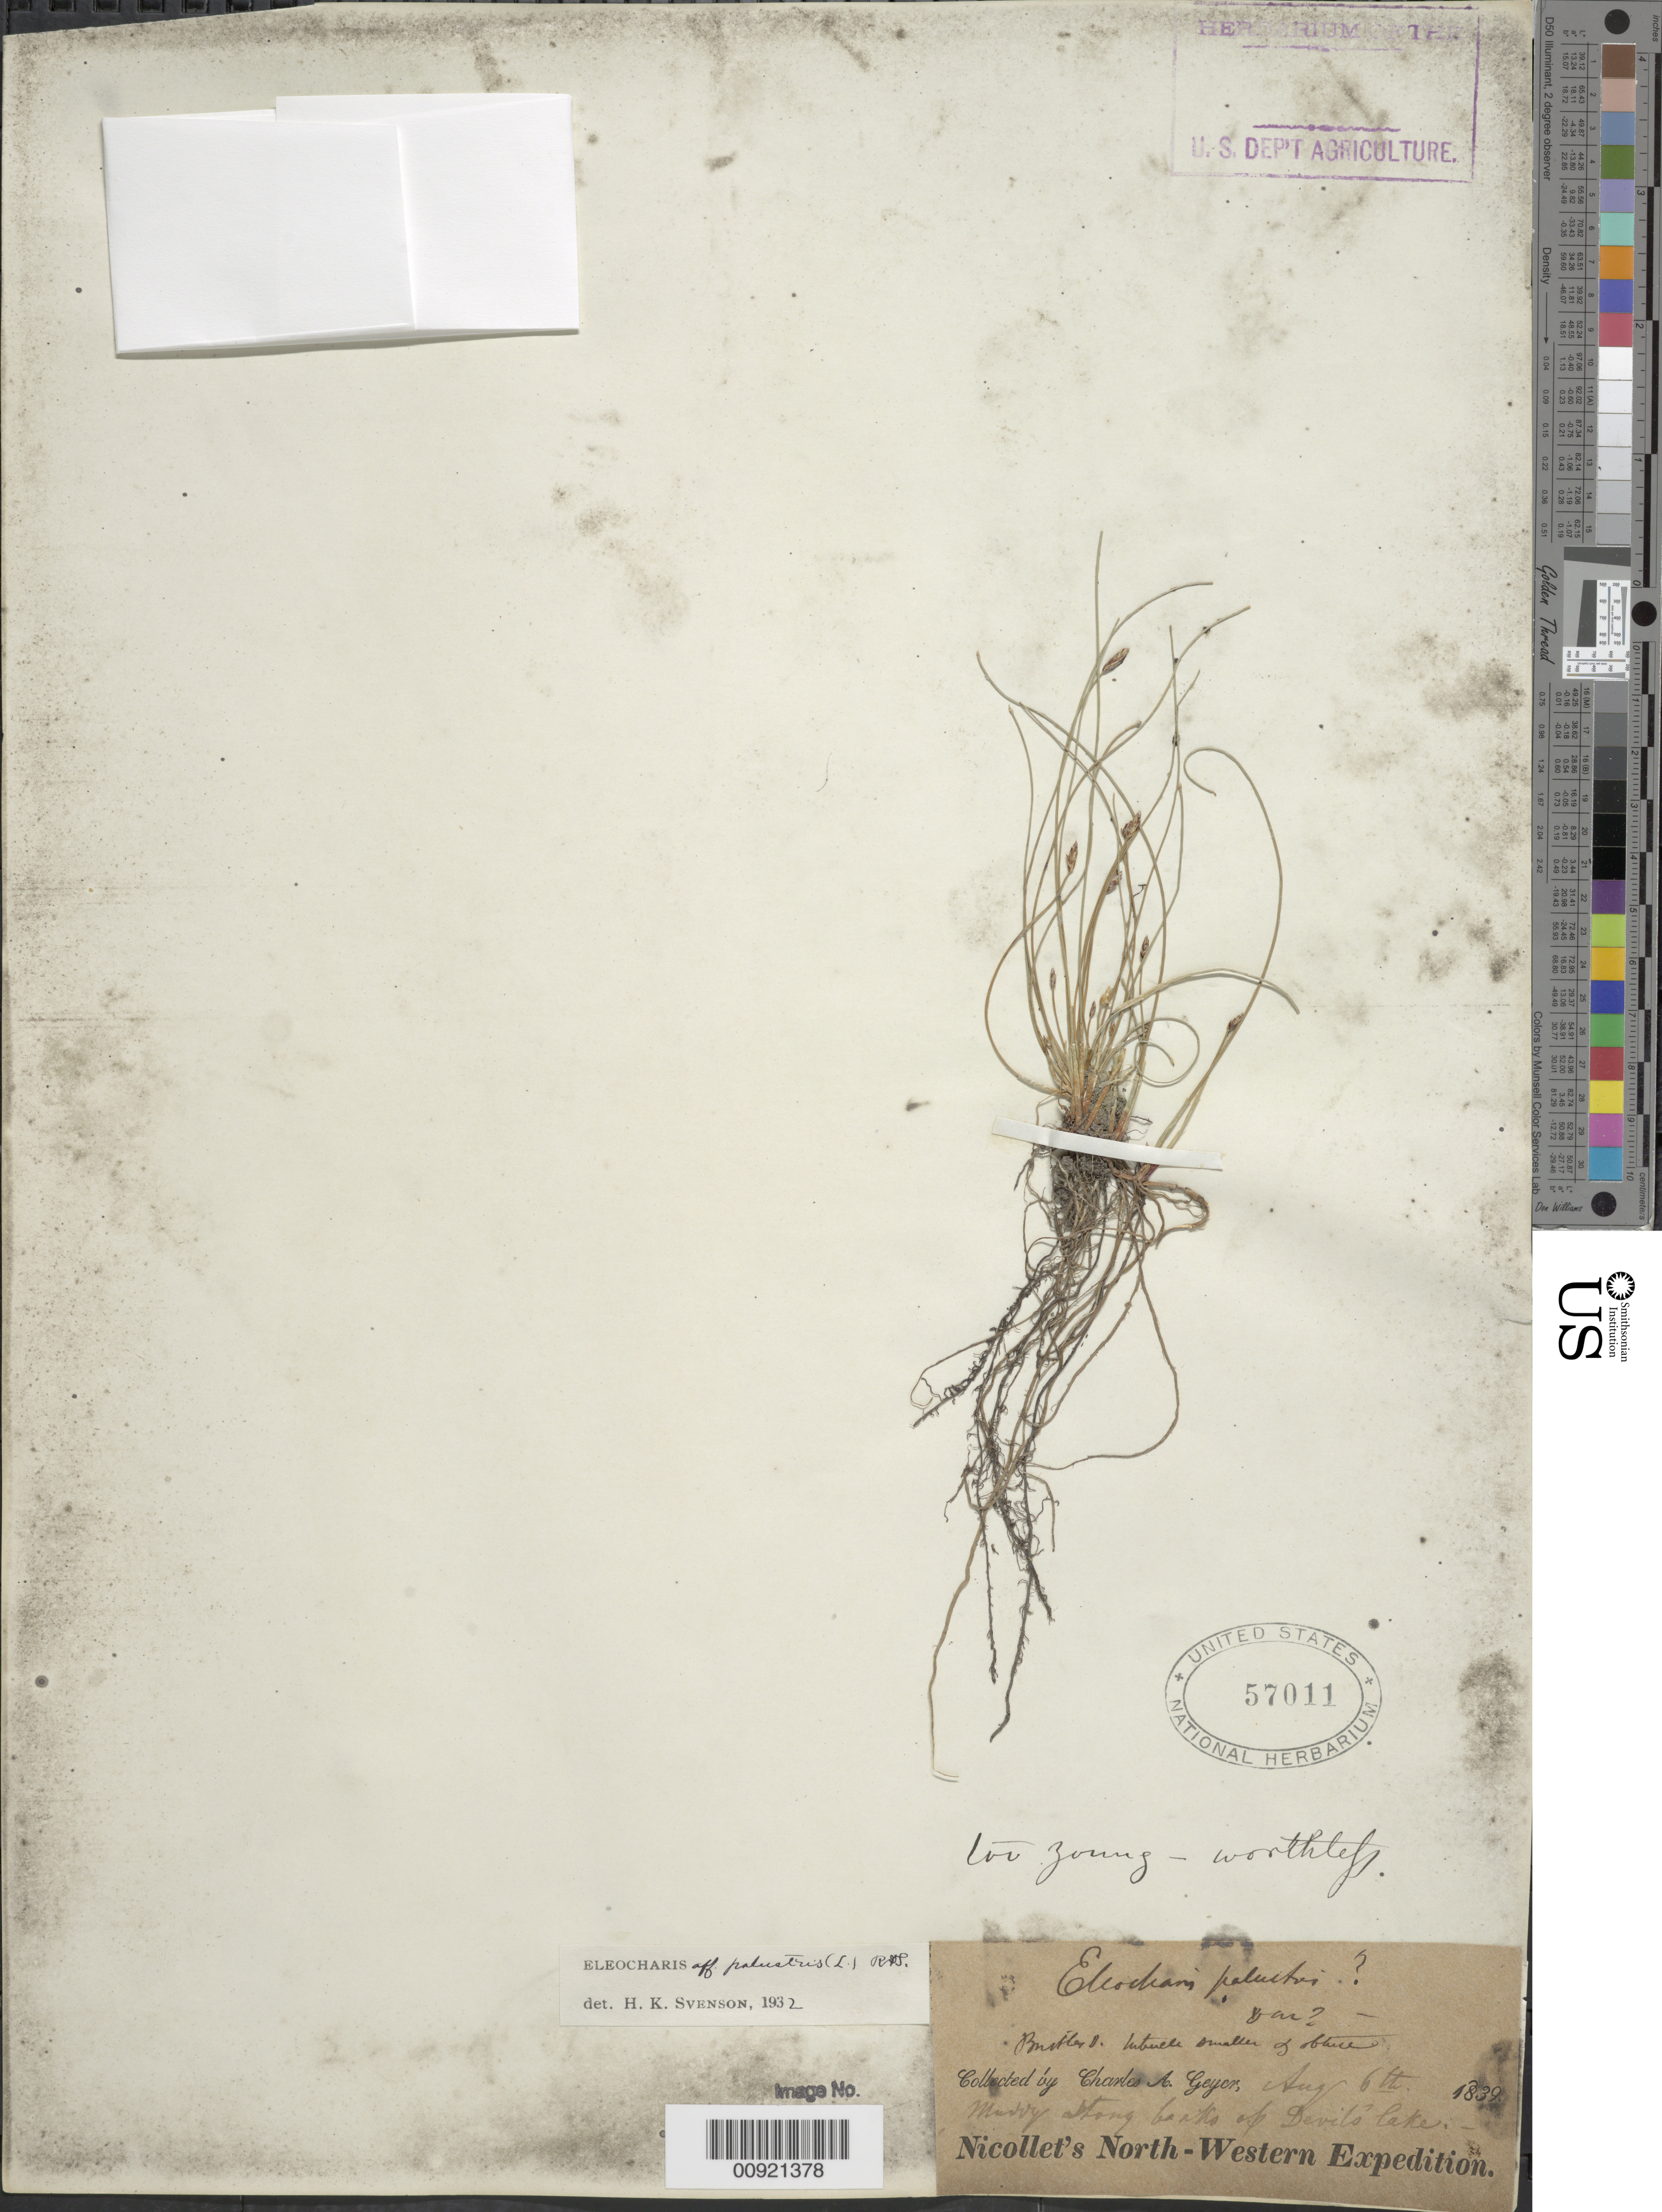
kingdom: Plantae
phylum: Tracheophyta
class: Liliopsida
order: Poales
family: Cyperaceae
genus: Eleocharis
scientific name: Eleocharis palustris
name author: (L.) Roem. & Schult.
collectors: C. A. Geyer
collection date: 1839-08-06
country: United States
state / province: North Dakota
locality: North-Western, Muddy stony banks of Devils Lake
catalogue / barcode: US 57011